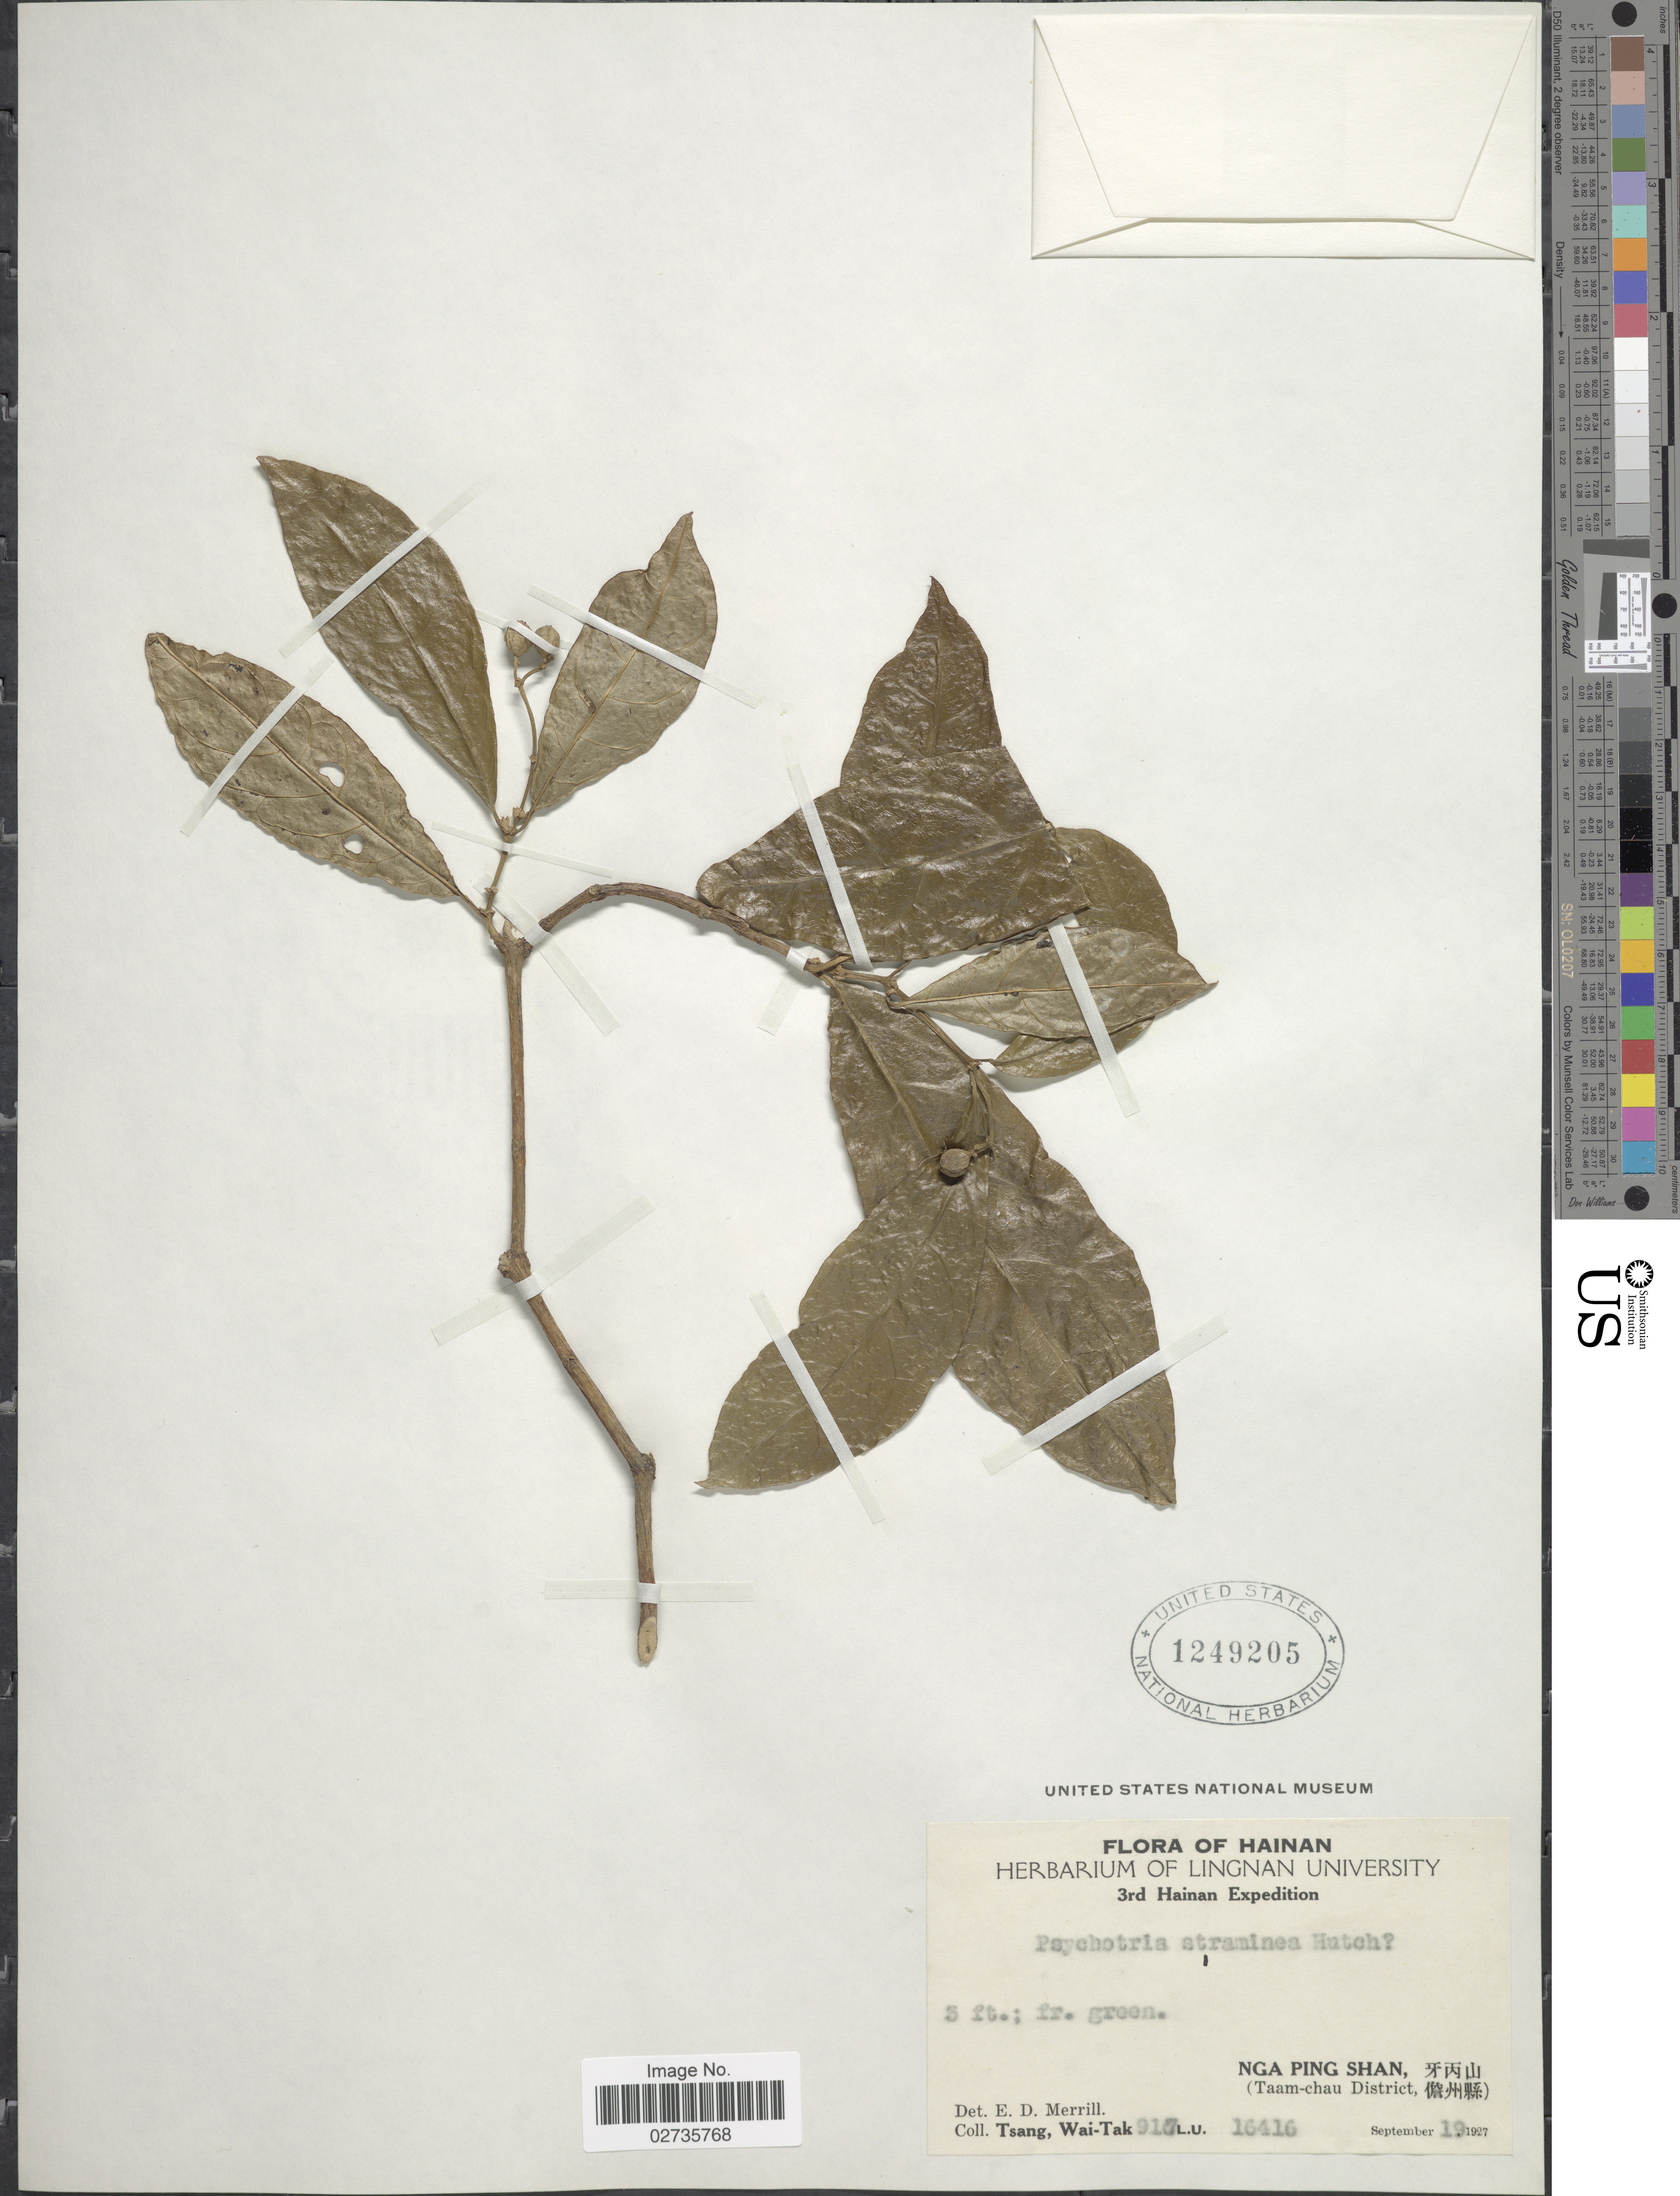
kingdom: Plantae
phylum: Tracheophyta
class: Magnoliopsida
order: Gentianales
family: Rubiaceae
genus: Psychotria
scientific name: Psychotria straminea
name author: Hutch.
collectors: W. T. Tsang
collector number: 917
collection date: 1927-09-19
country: China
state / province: Hainan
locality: Nga Ping Shan, (Taam-chau District)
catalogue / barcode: US 1249205